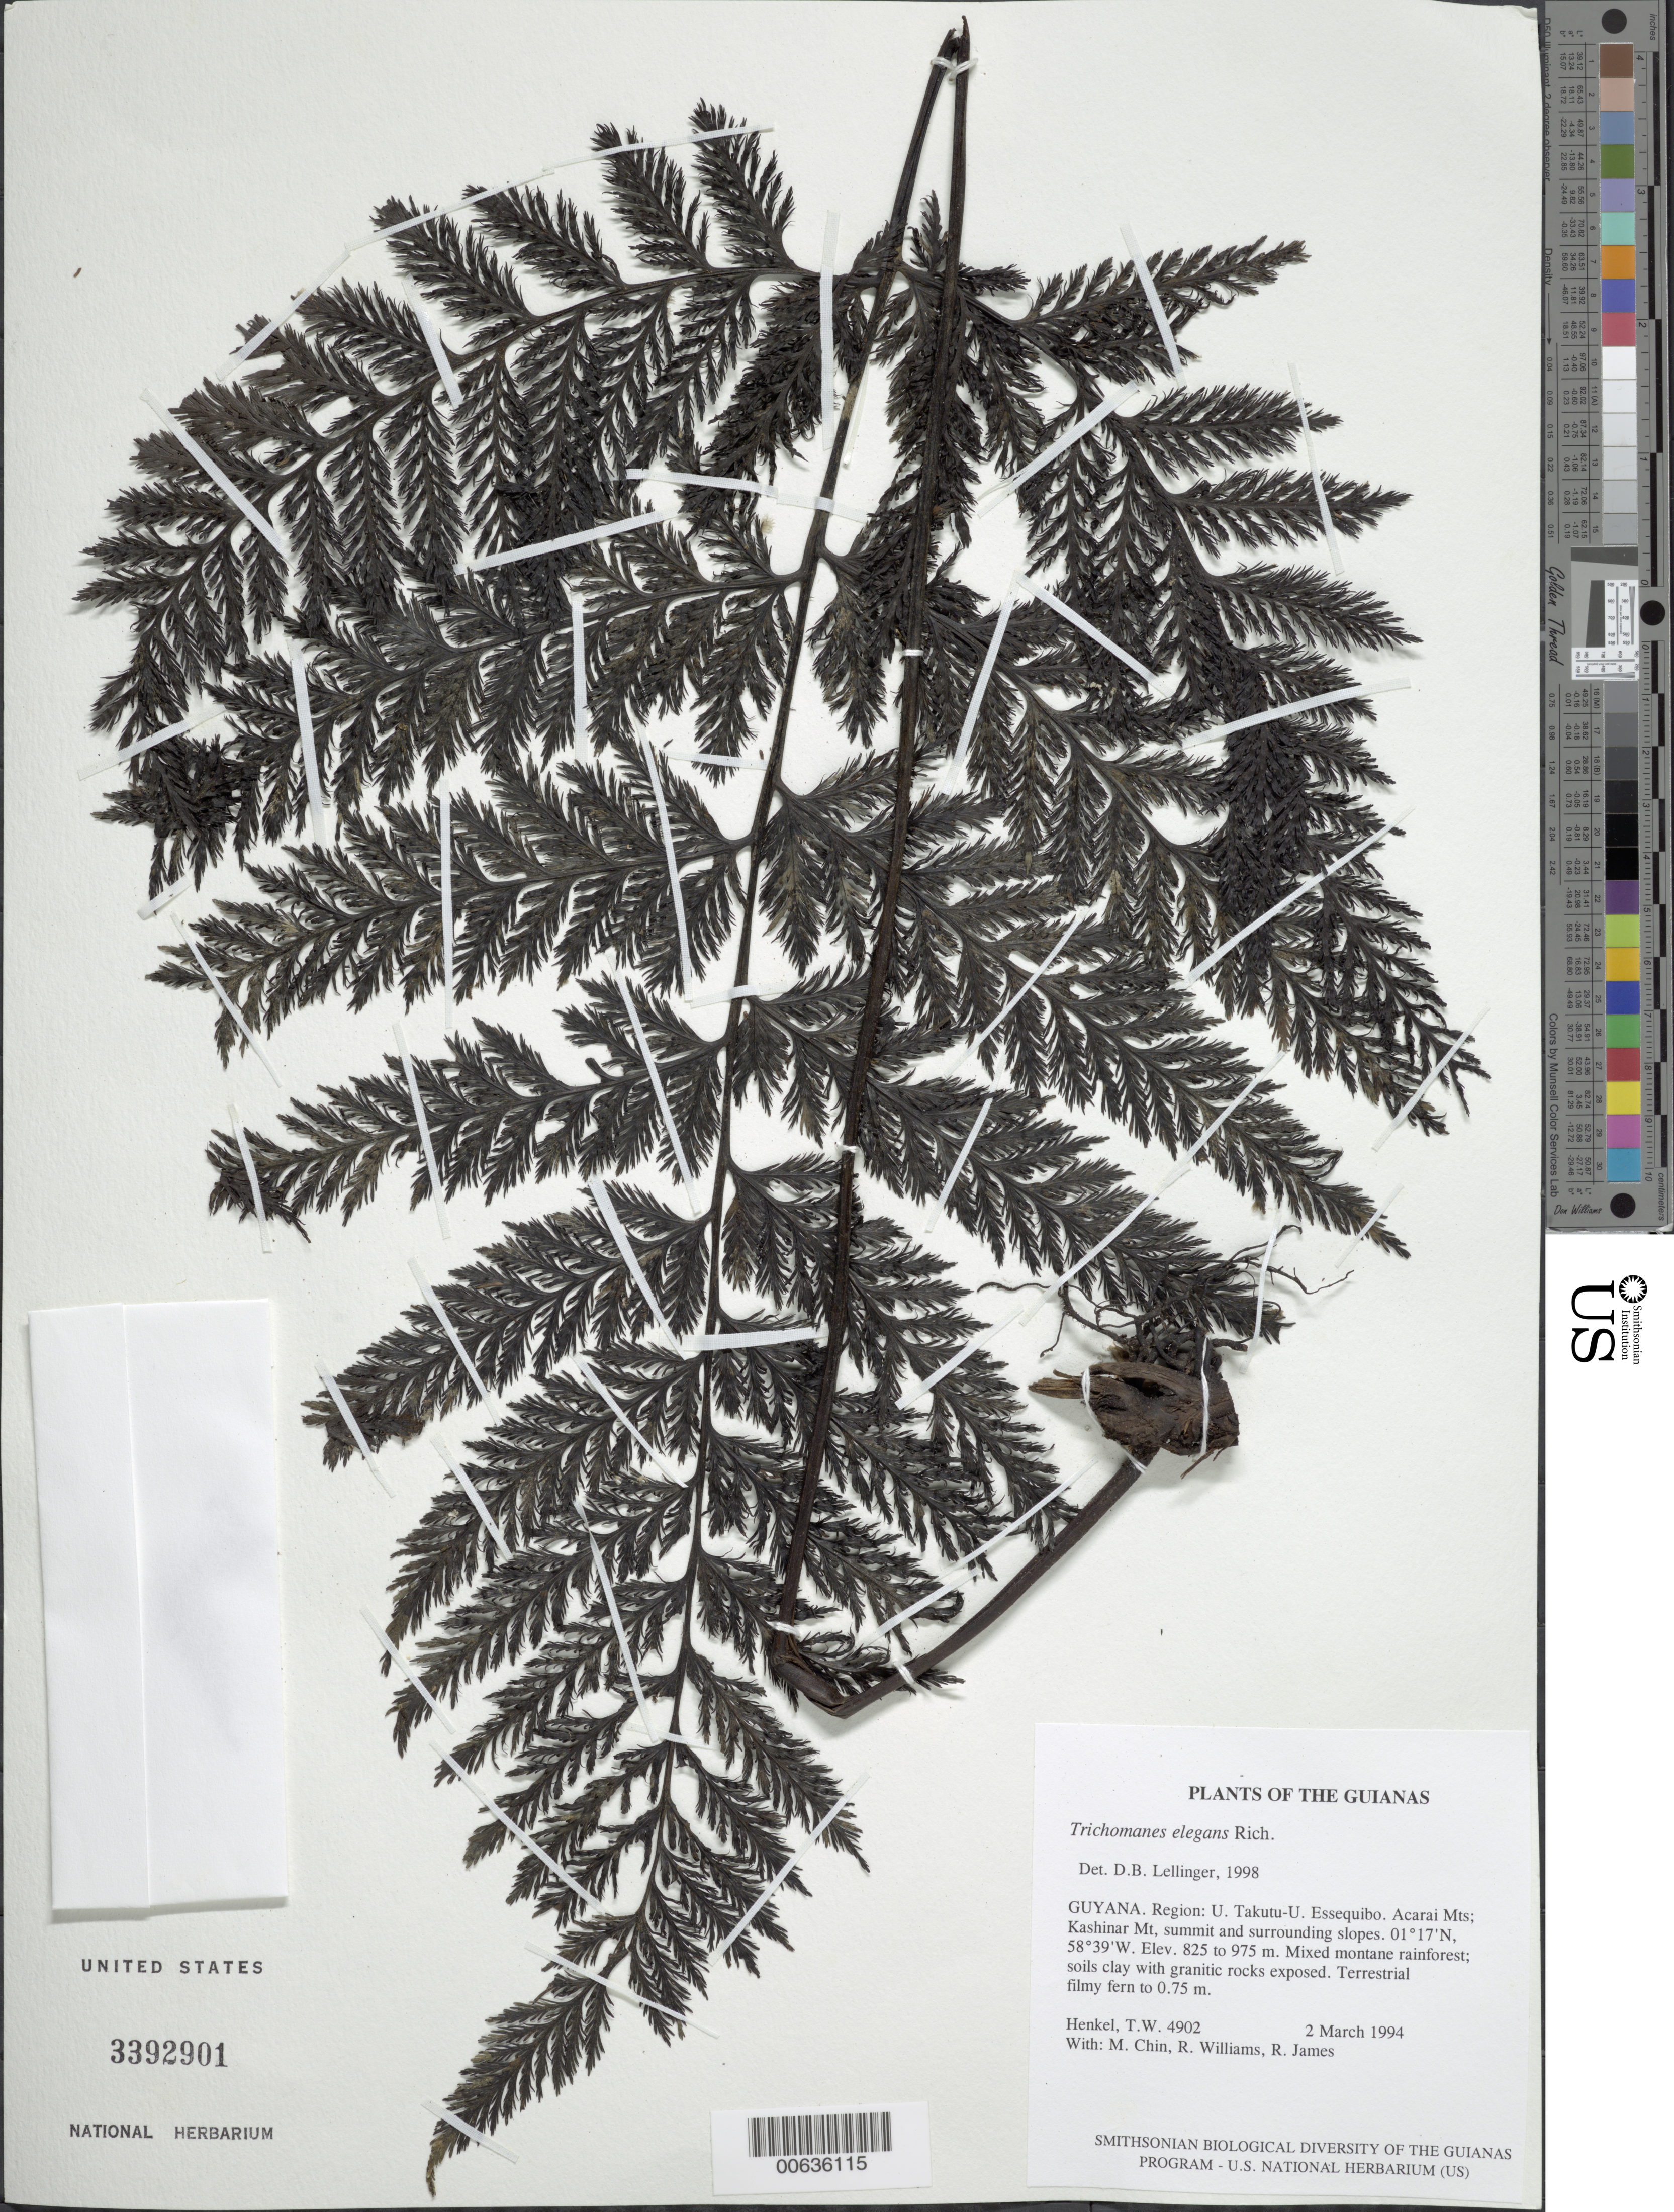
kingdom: Plantae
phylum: Tracheophyta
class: Polypodiopsida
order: Hymenophyllales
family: Hymenophyllaceae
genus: Trichomanes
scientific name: Trichomanes elegans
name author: Rich.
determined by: Lellinger, David B., (BOT), Smithsonian Institution - National Museum of Natural History (UNITED STATES)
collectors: T. Henkel, M. Chin, R. Williams & R. James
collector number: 4902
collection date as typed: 2 March 1994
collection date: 1994-03-02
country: Guyana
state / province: U. Takutu-U. Essequibo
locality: Acarai Mts; Kashinar Mt, summit and surrounding slopes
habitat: Mixed montane rainforest; soils clay with granitic rocks exposed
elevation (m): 825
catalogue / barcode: US 3392901